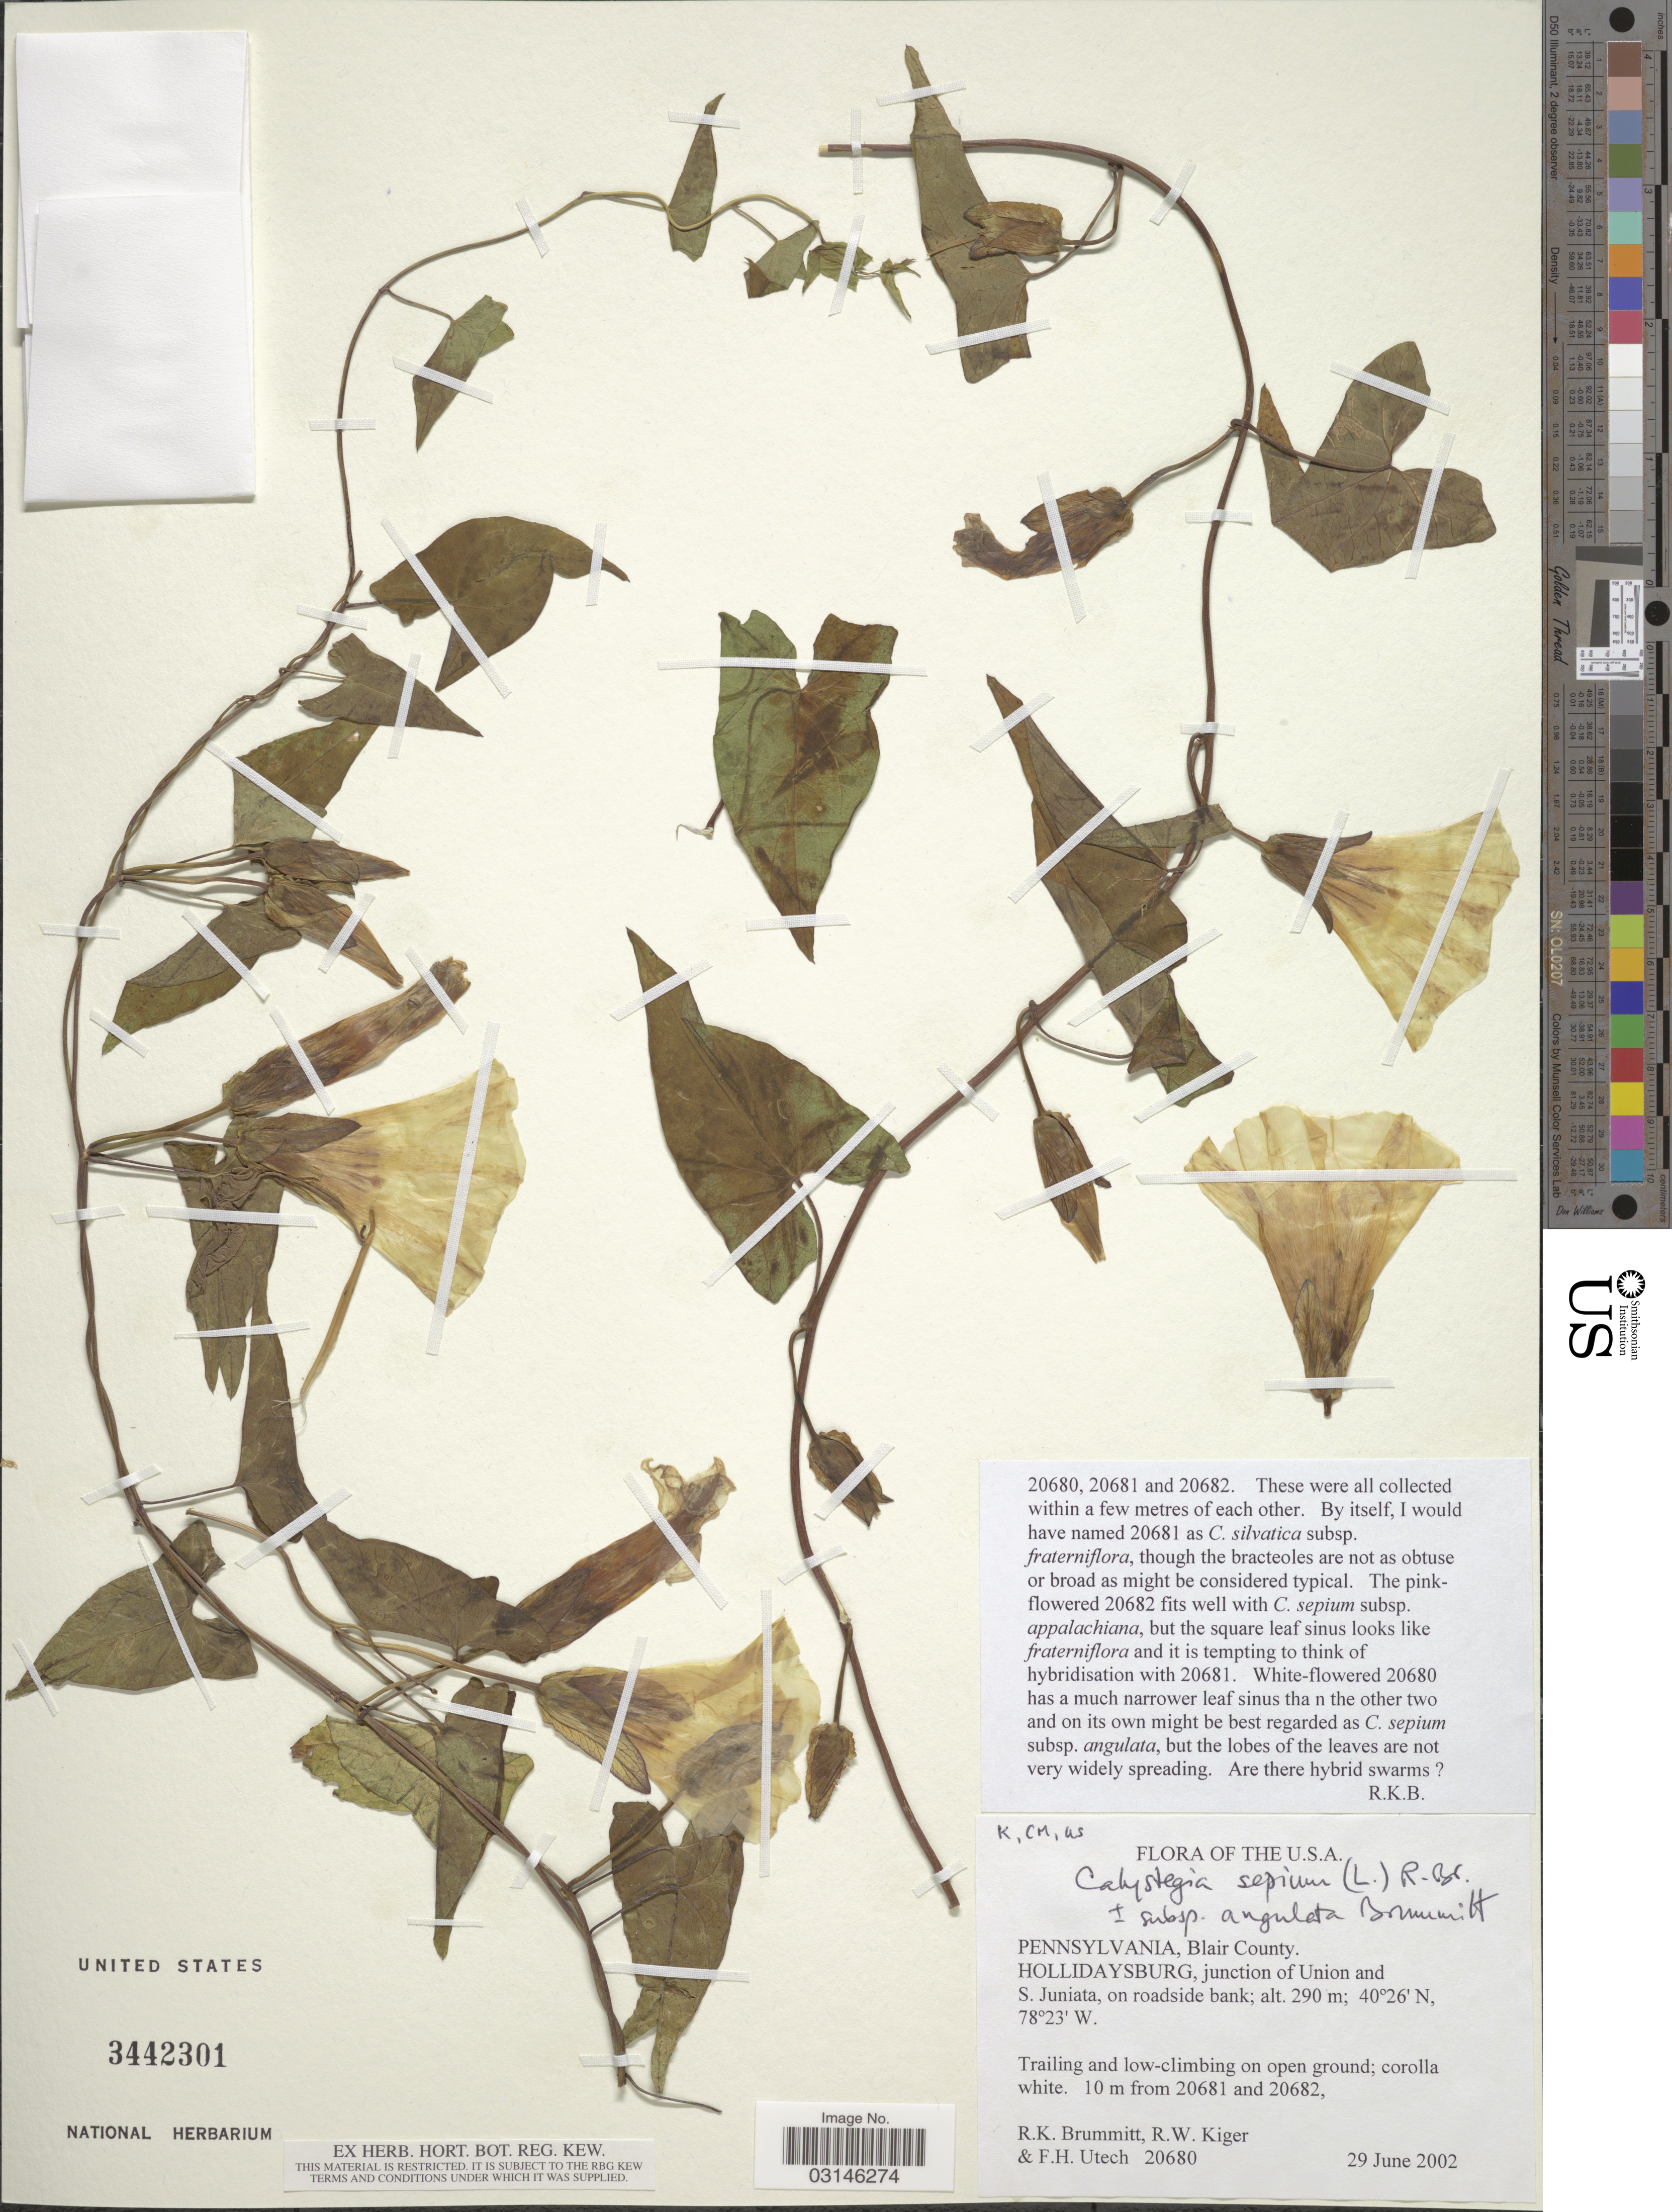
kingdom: Plantae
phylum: Tracheophyta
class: Magnoliopsida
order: Solanales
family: Convolvulaceae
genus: Calystegia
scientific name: Calystegia sepium subsp. angulata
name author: Brummitt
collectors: R. K. Brummitt, R. Kiger & F. Utech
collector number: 20680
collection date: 2002-06-29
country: United States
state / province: Pennsylvania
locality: Blair County. Hollidaysburg, junction of Union and S. Juniata, on roadside bank.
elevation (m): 290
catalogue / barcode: US 3442301